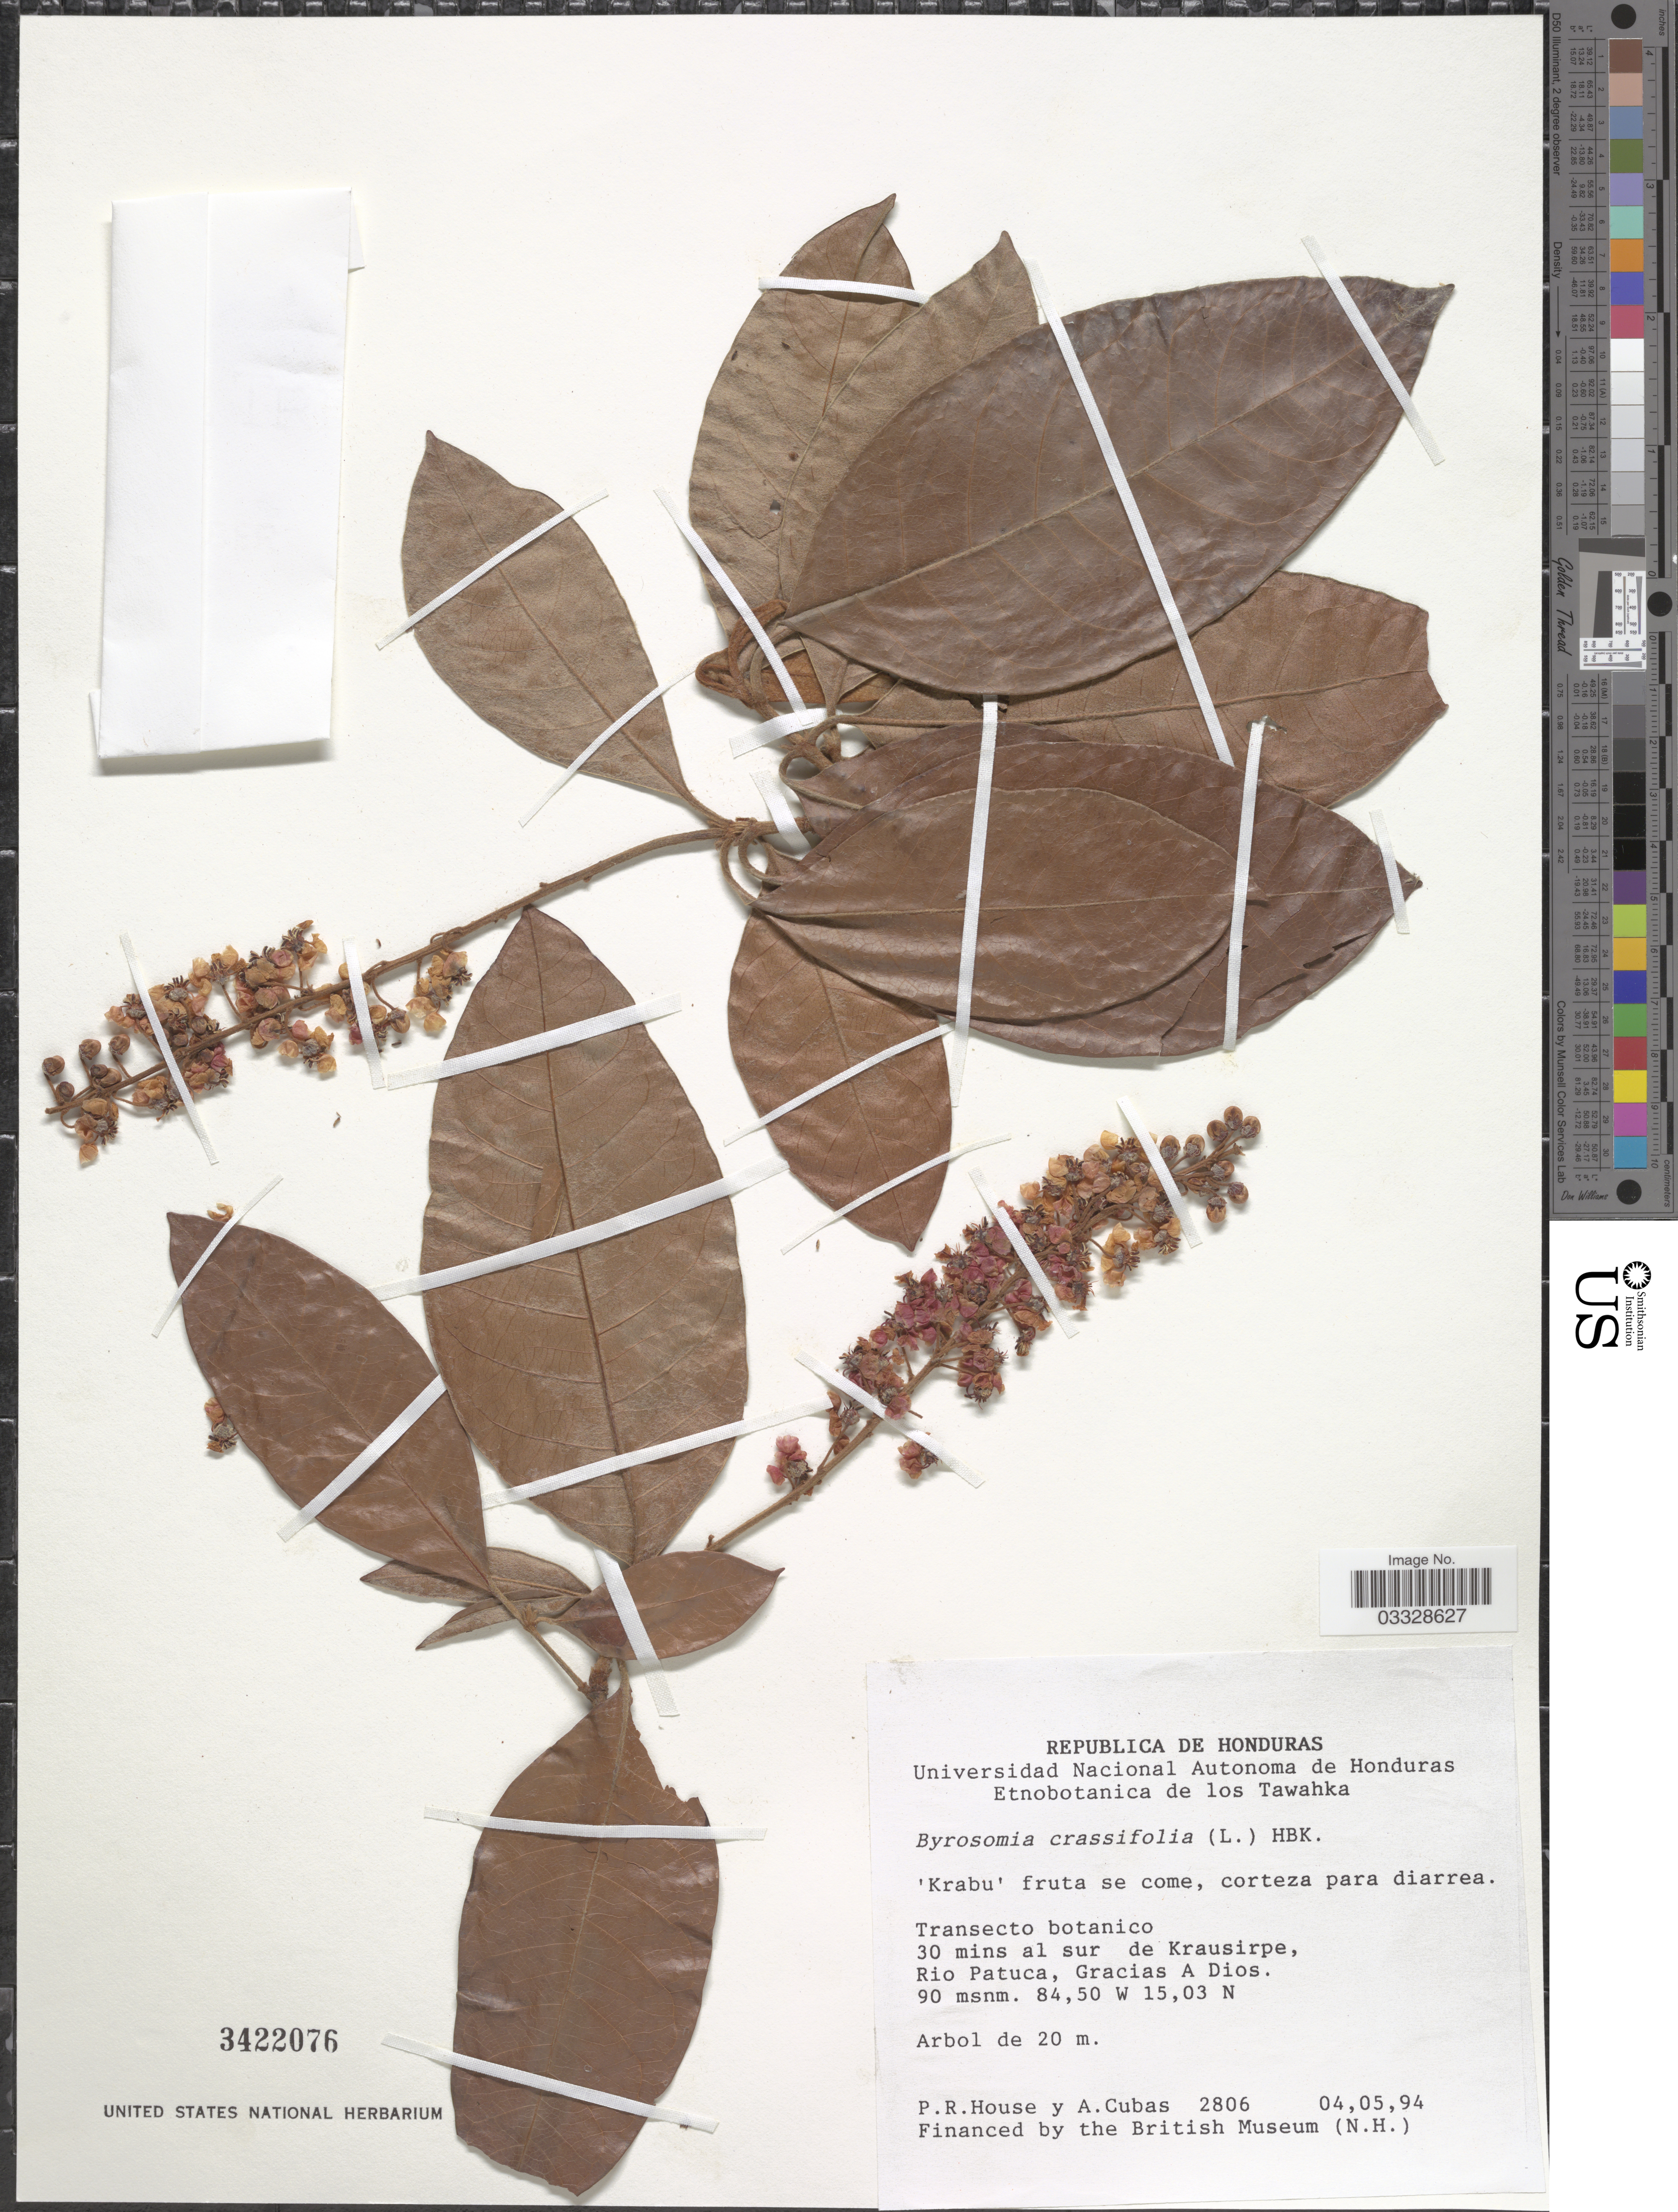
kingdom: Plantae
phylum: Tracheophyta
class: Magnoliopsida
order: Malpighiales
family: Malpighiaceae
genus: Byrsonima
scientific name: Byrsonima crassifolia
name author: (L.) Kunth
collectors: P. R. House & A. Cubas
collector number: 2806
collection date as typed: Transcribed d/m/y: 4/5/94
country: Honduras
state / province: Gracias de Dios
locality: Transecto botanico. 30 mins al sur de Krausirpe, Rio Patuca.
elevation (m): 90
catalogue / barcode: US 3422076